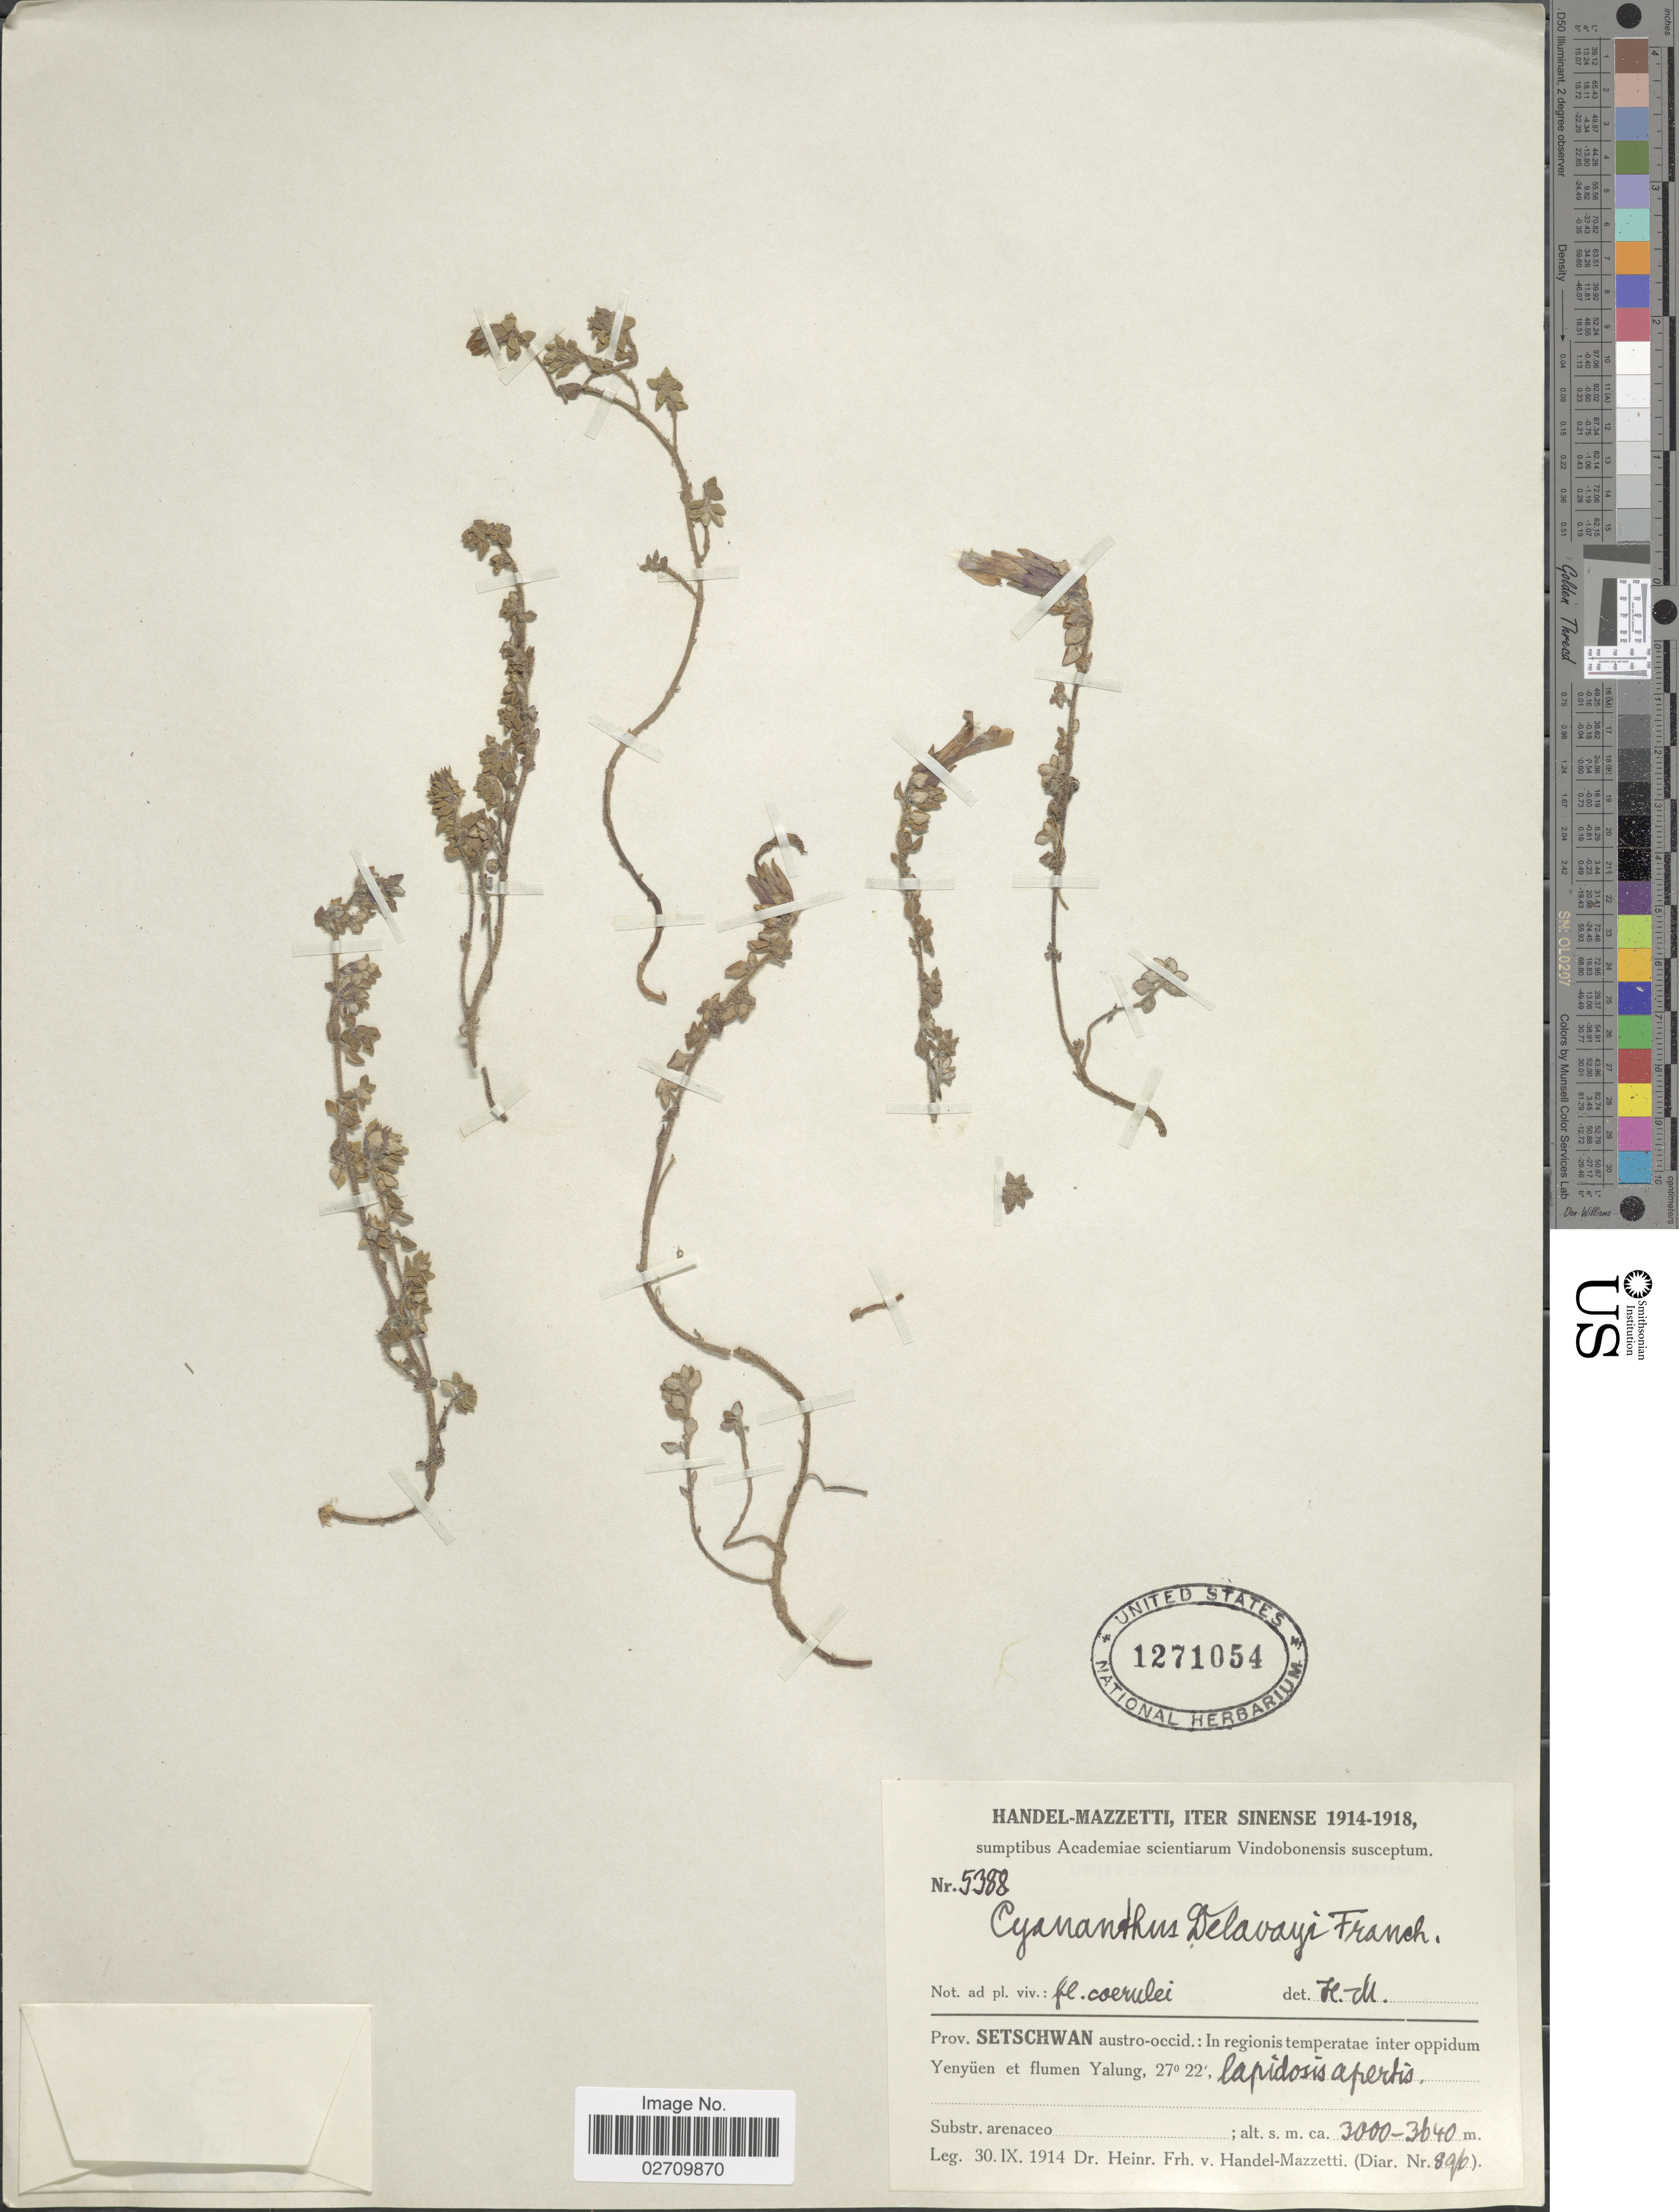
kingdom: Plantae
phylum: Tracheophyta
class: Magnoliopsida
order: Asterales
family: Campanulaceae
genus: Cyananthus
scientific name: Cyananthus delavayi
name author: Franch.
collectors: H. Handel-Mazzetti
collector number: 5388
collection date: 1914-09-30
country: China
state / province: Sichuan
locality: Prov. Setschwan austro-occid.: in regionis temperatae inter oppidum Yenyuen et flumen Yalung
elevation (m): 3000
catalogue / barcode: US 1271054